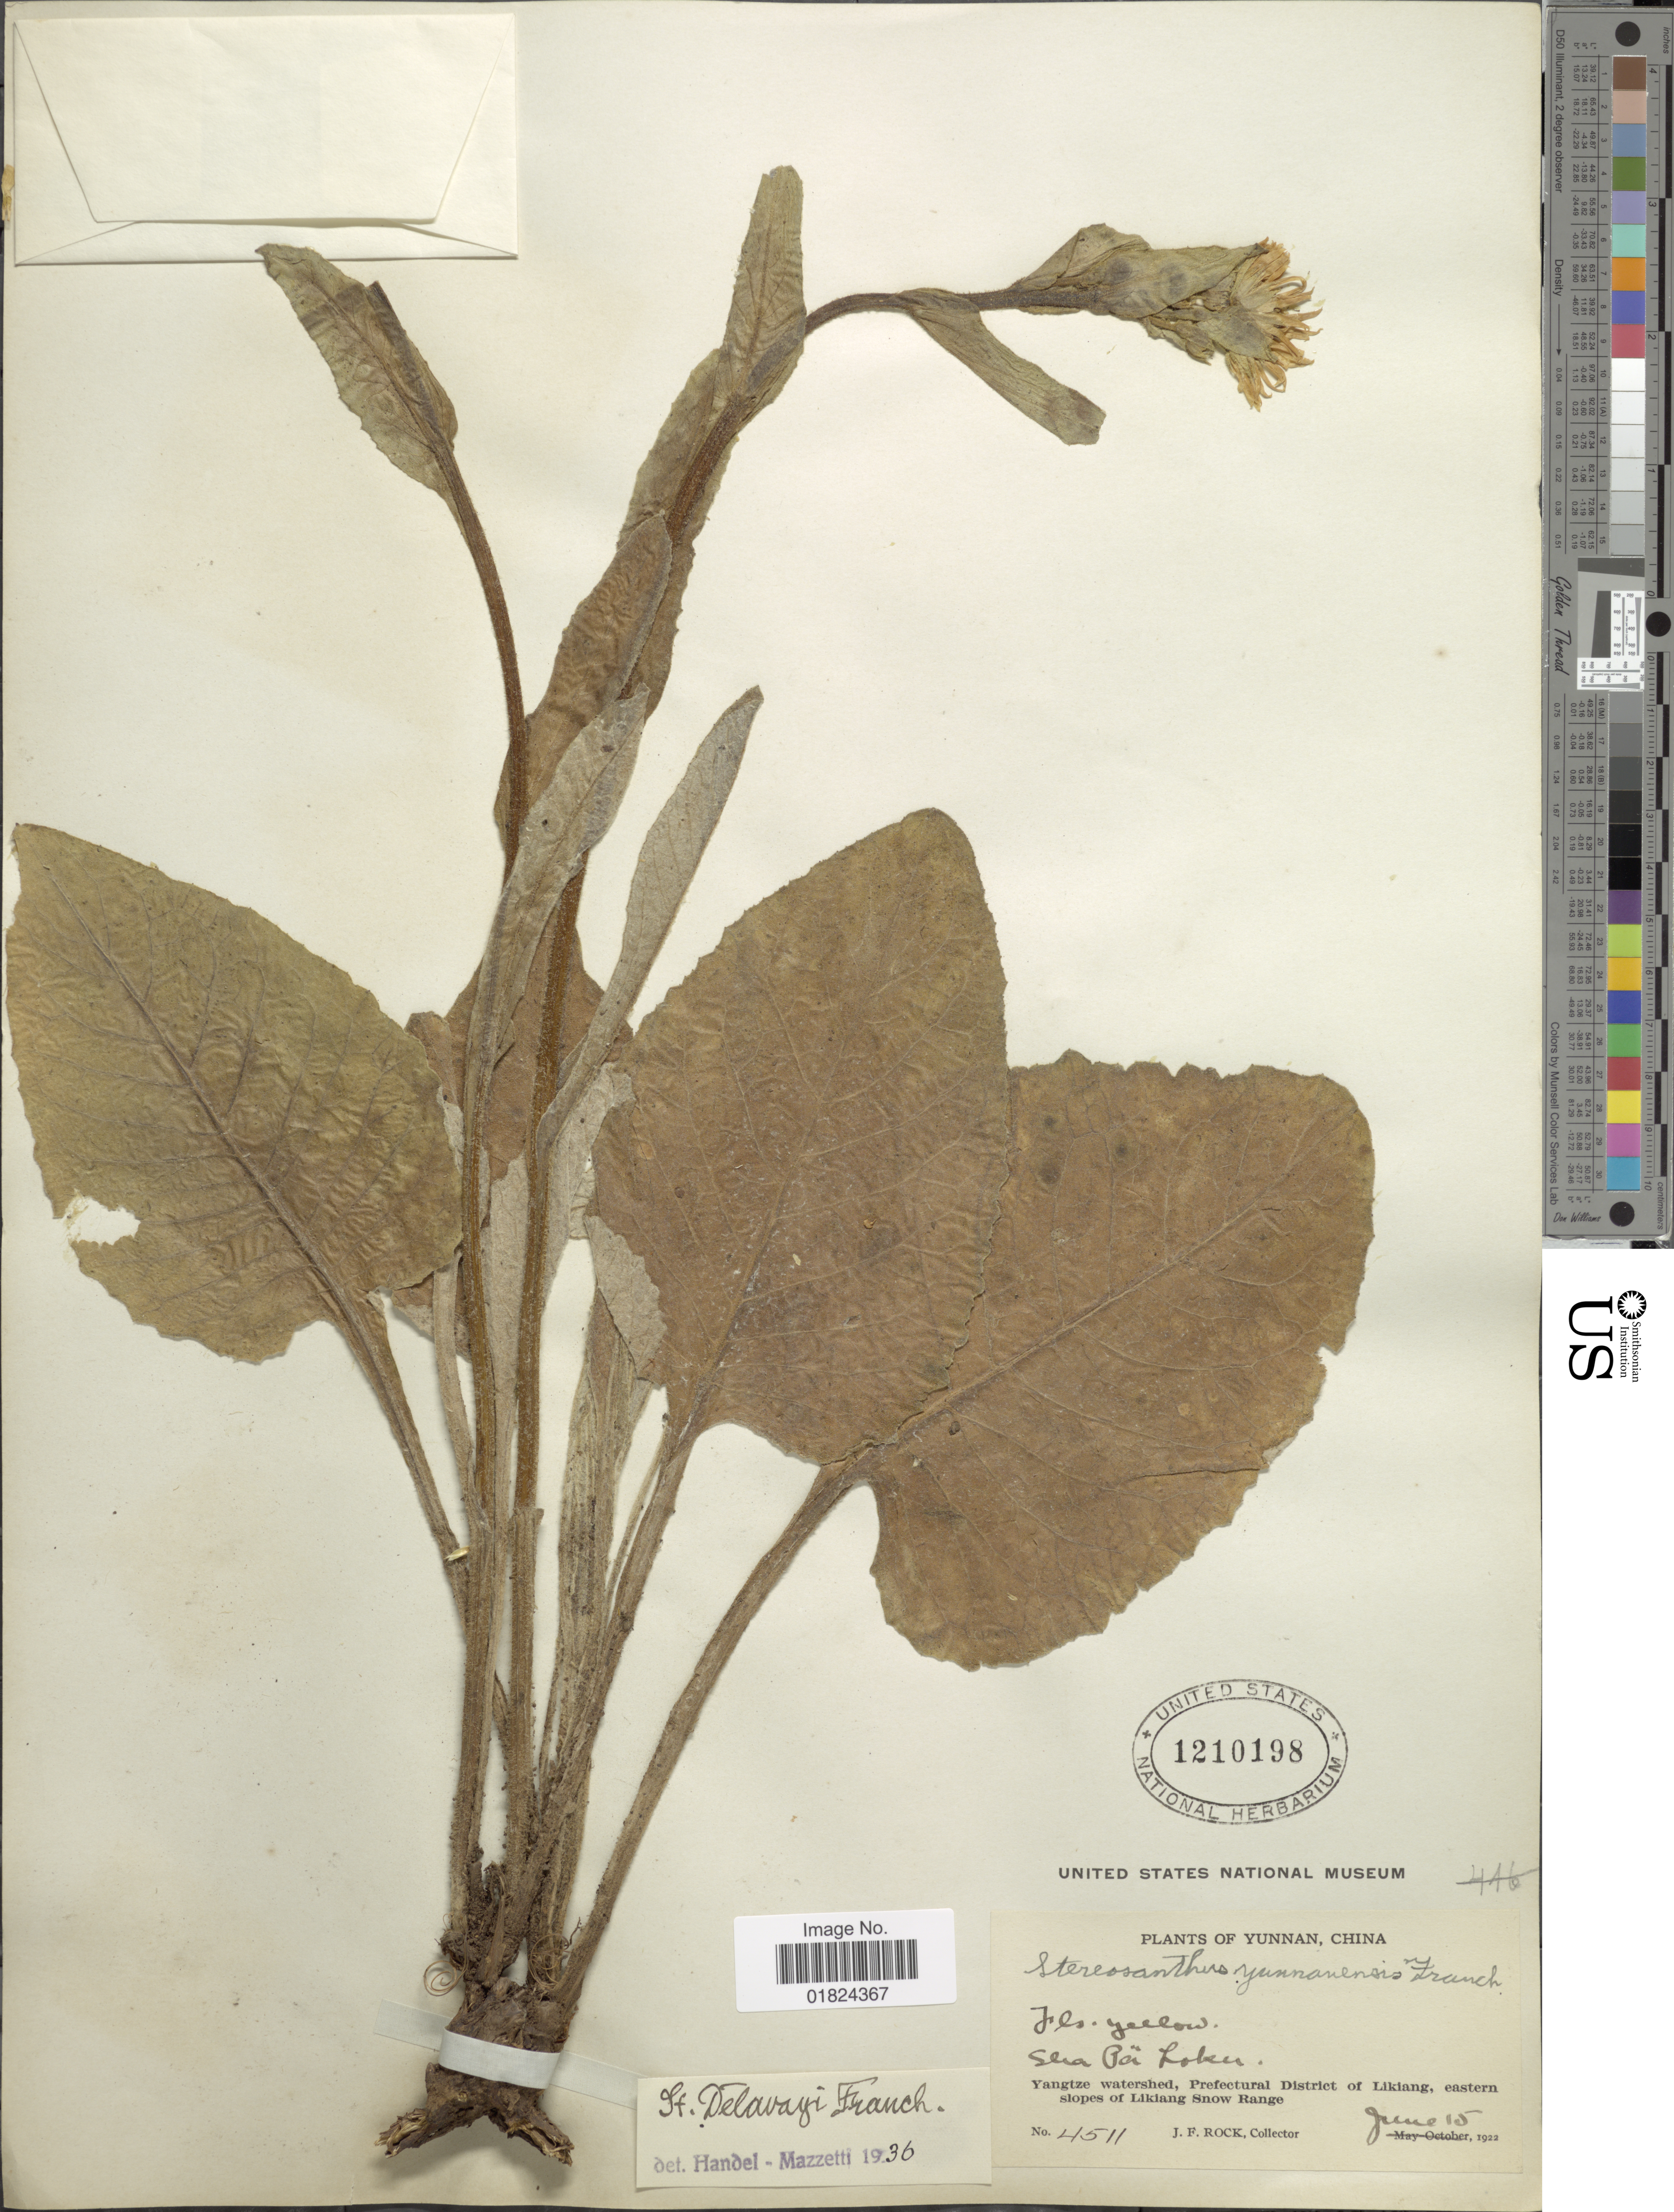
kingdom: Plantae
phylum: Tracheophyta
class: Magnoliopsida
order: Asterales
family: Asteraceae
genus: Stereosanthus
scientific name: Stereosanthus delavayi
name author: Fr. & Steetz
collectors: J. Rock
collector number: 4511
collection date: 1922-06-15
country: China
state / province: Yunnan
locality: Sha Po Long, Yangtze watershed, Prefectural District of Likiang, eastern slopes of Likiang Snow Range.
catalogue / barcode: US 1210198